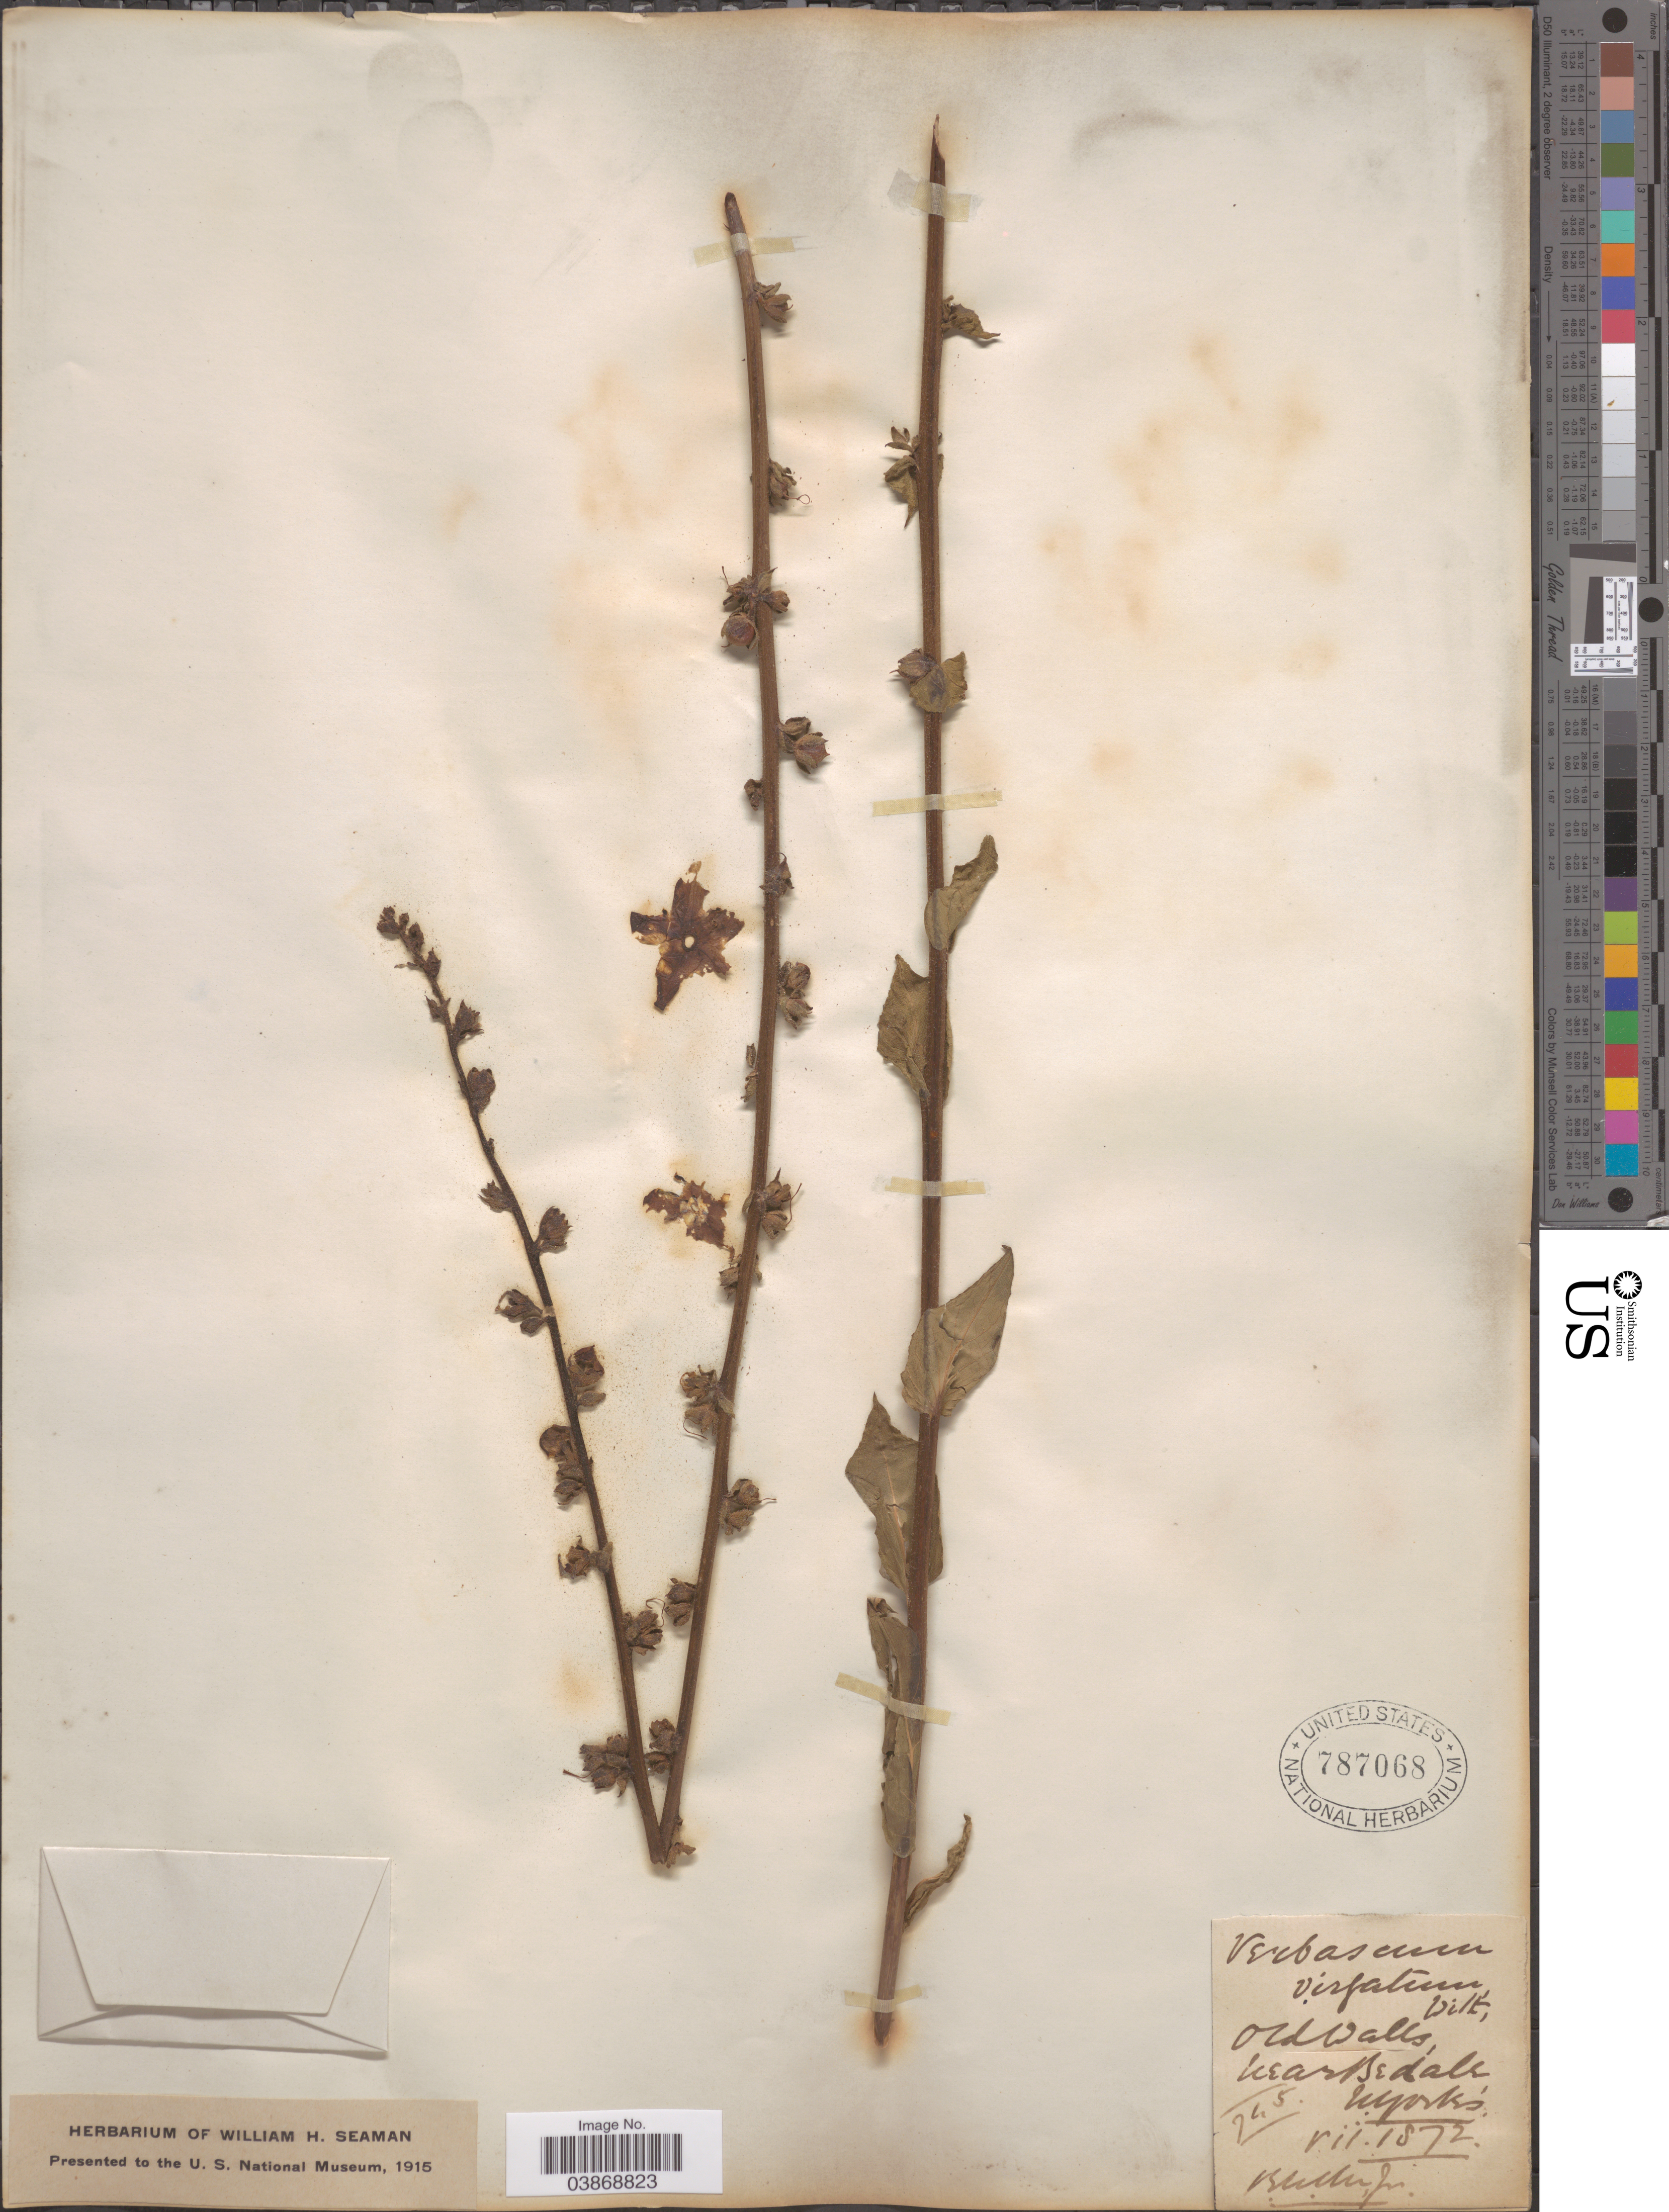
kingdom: Plantae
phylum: Tracheophyta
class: Magnoliopsida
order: Lamiales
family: Scrophulariaceae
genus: Verbascum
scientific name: Verbascum virgatum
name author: Stokes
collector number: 245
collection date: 1872-07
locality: Oldwalls, Kearbedale, Nyorks. [interpreted]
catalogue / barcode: US 787068